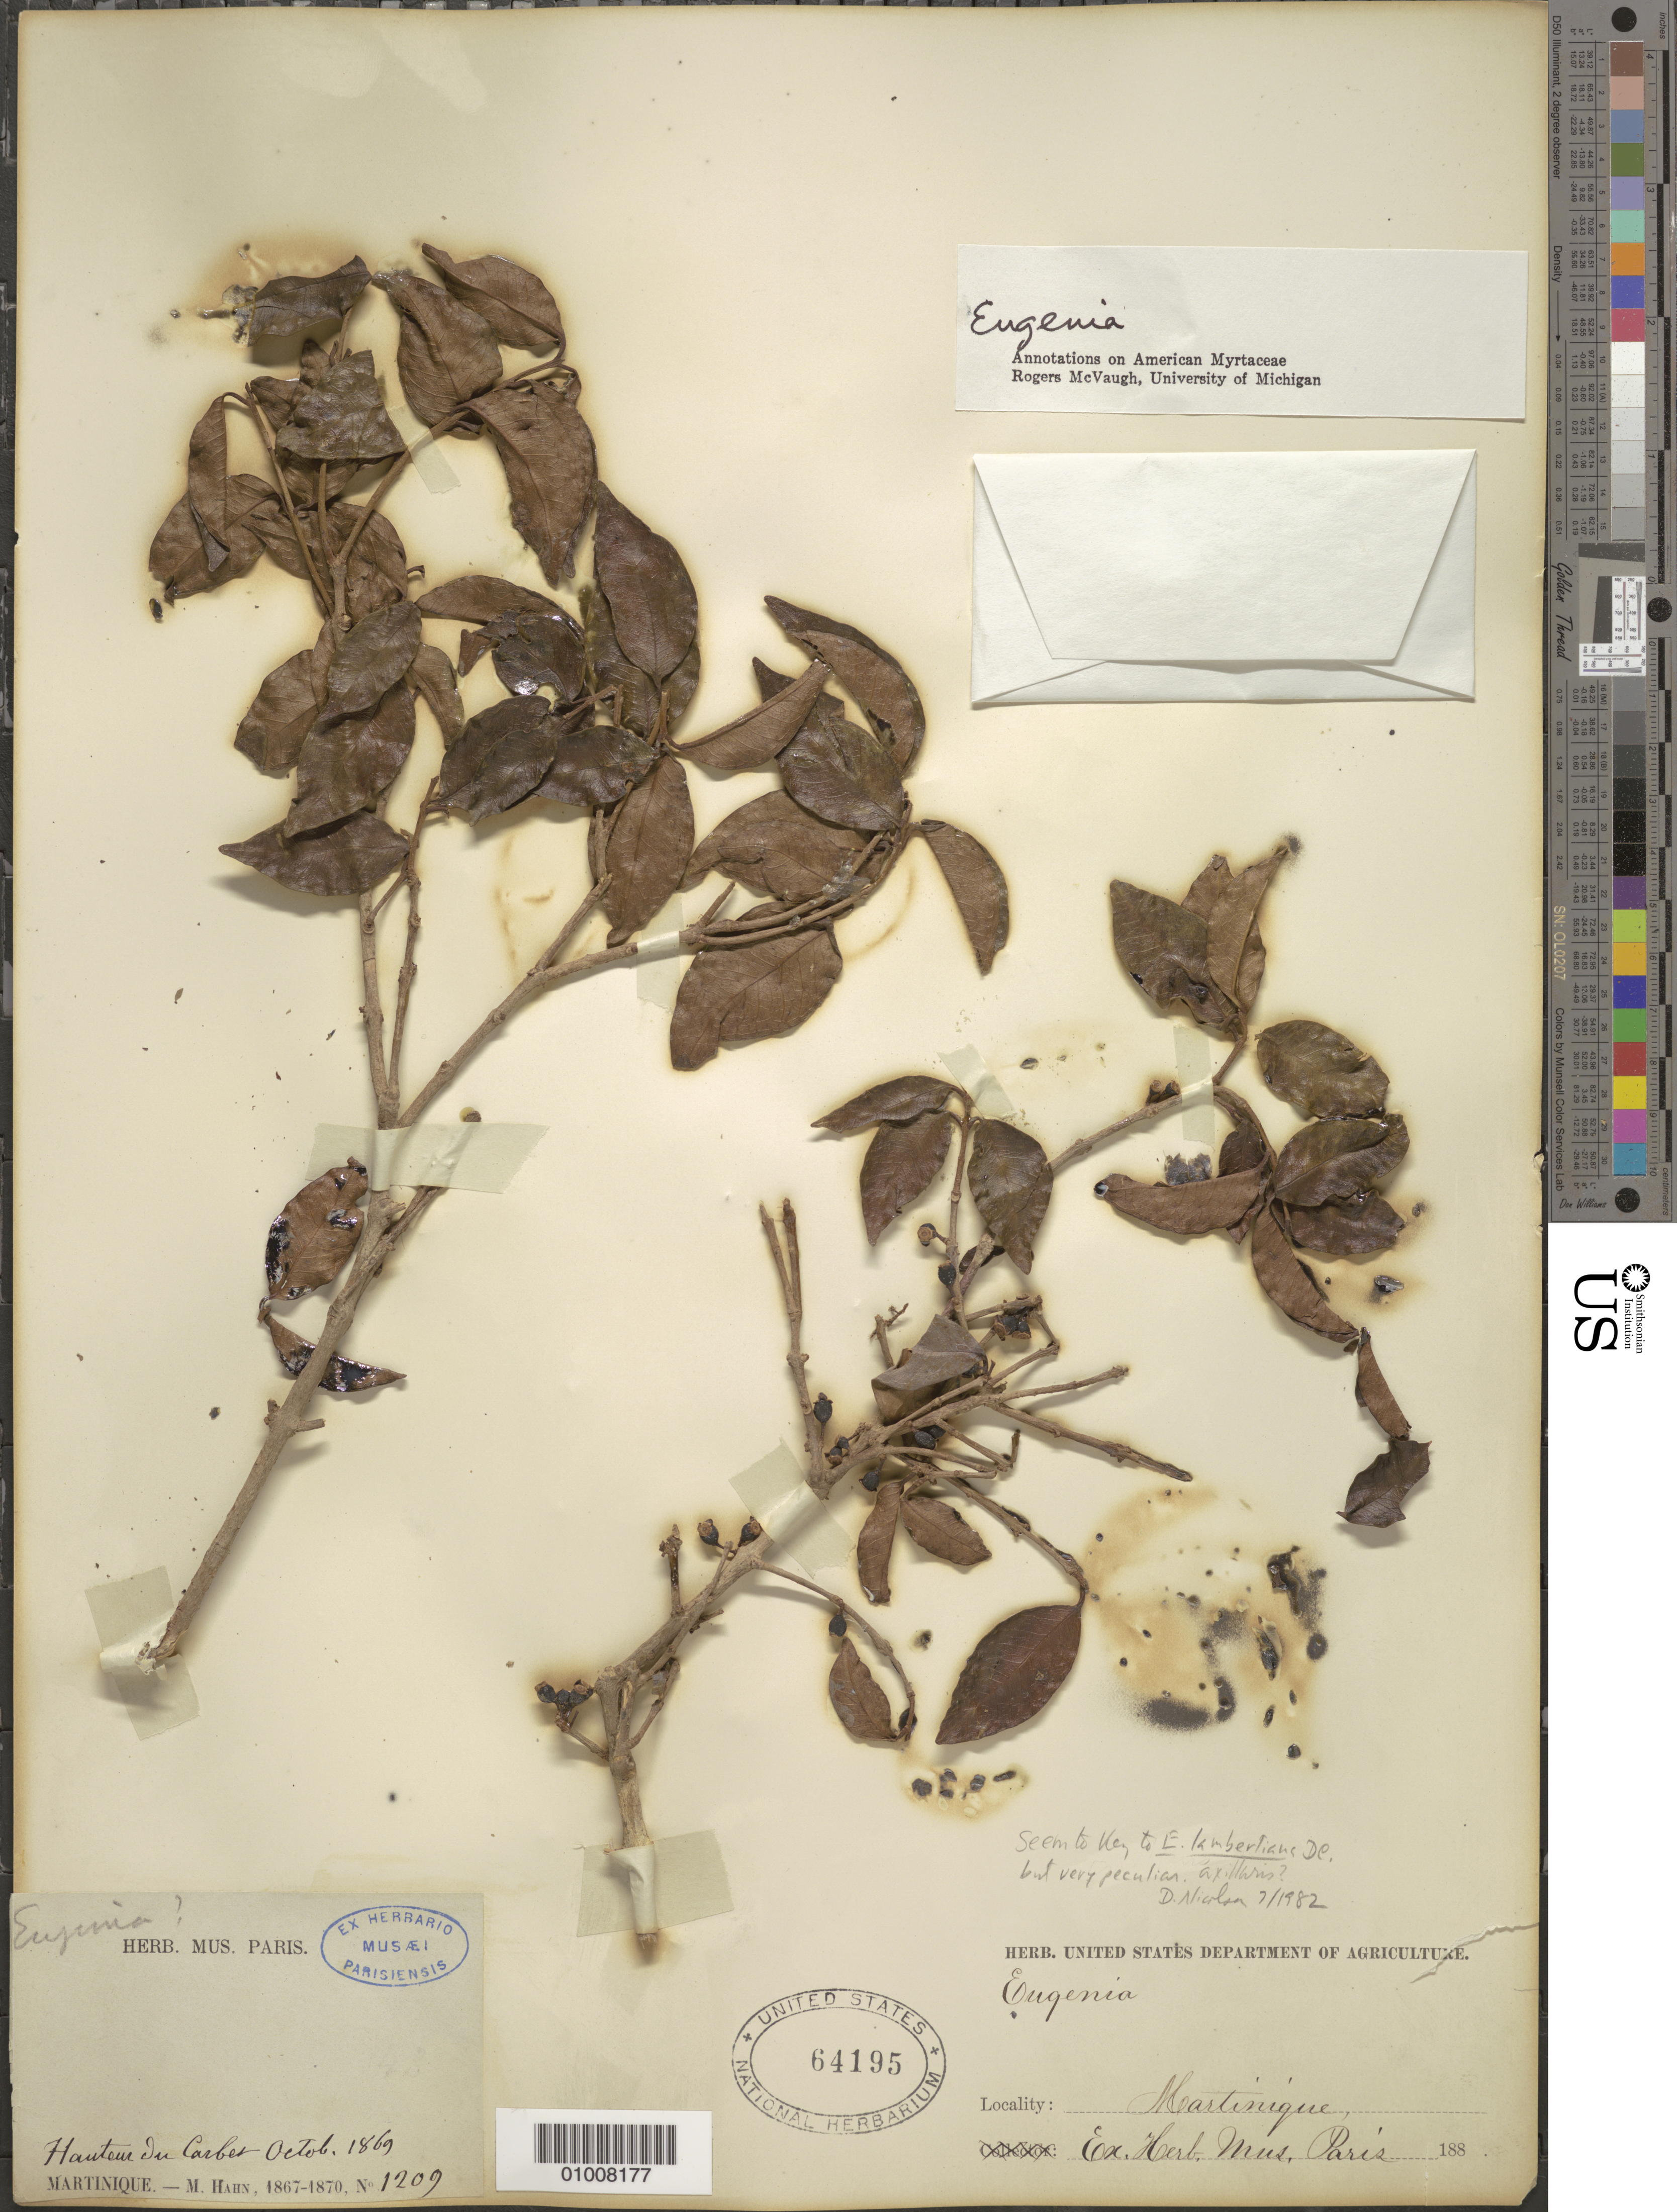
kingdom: Plantae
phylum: Tracheophyta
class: Magnoliopsida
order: Myrtales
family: Myrtaceae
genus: Eugenia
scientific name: Eugenia lambertiana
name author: DC.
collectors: M. Hahn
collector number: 1209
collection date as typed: Oct 1869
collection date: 1869-10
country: Martinique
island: Martinique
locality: Hateau du Carbet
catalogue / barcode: US 64195